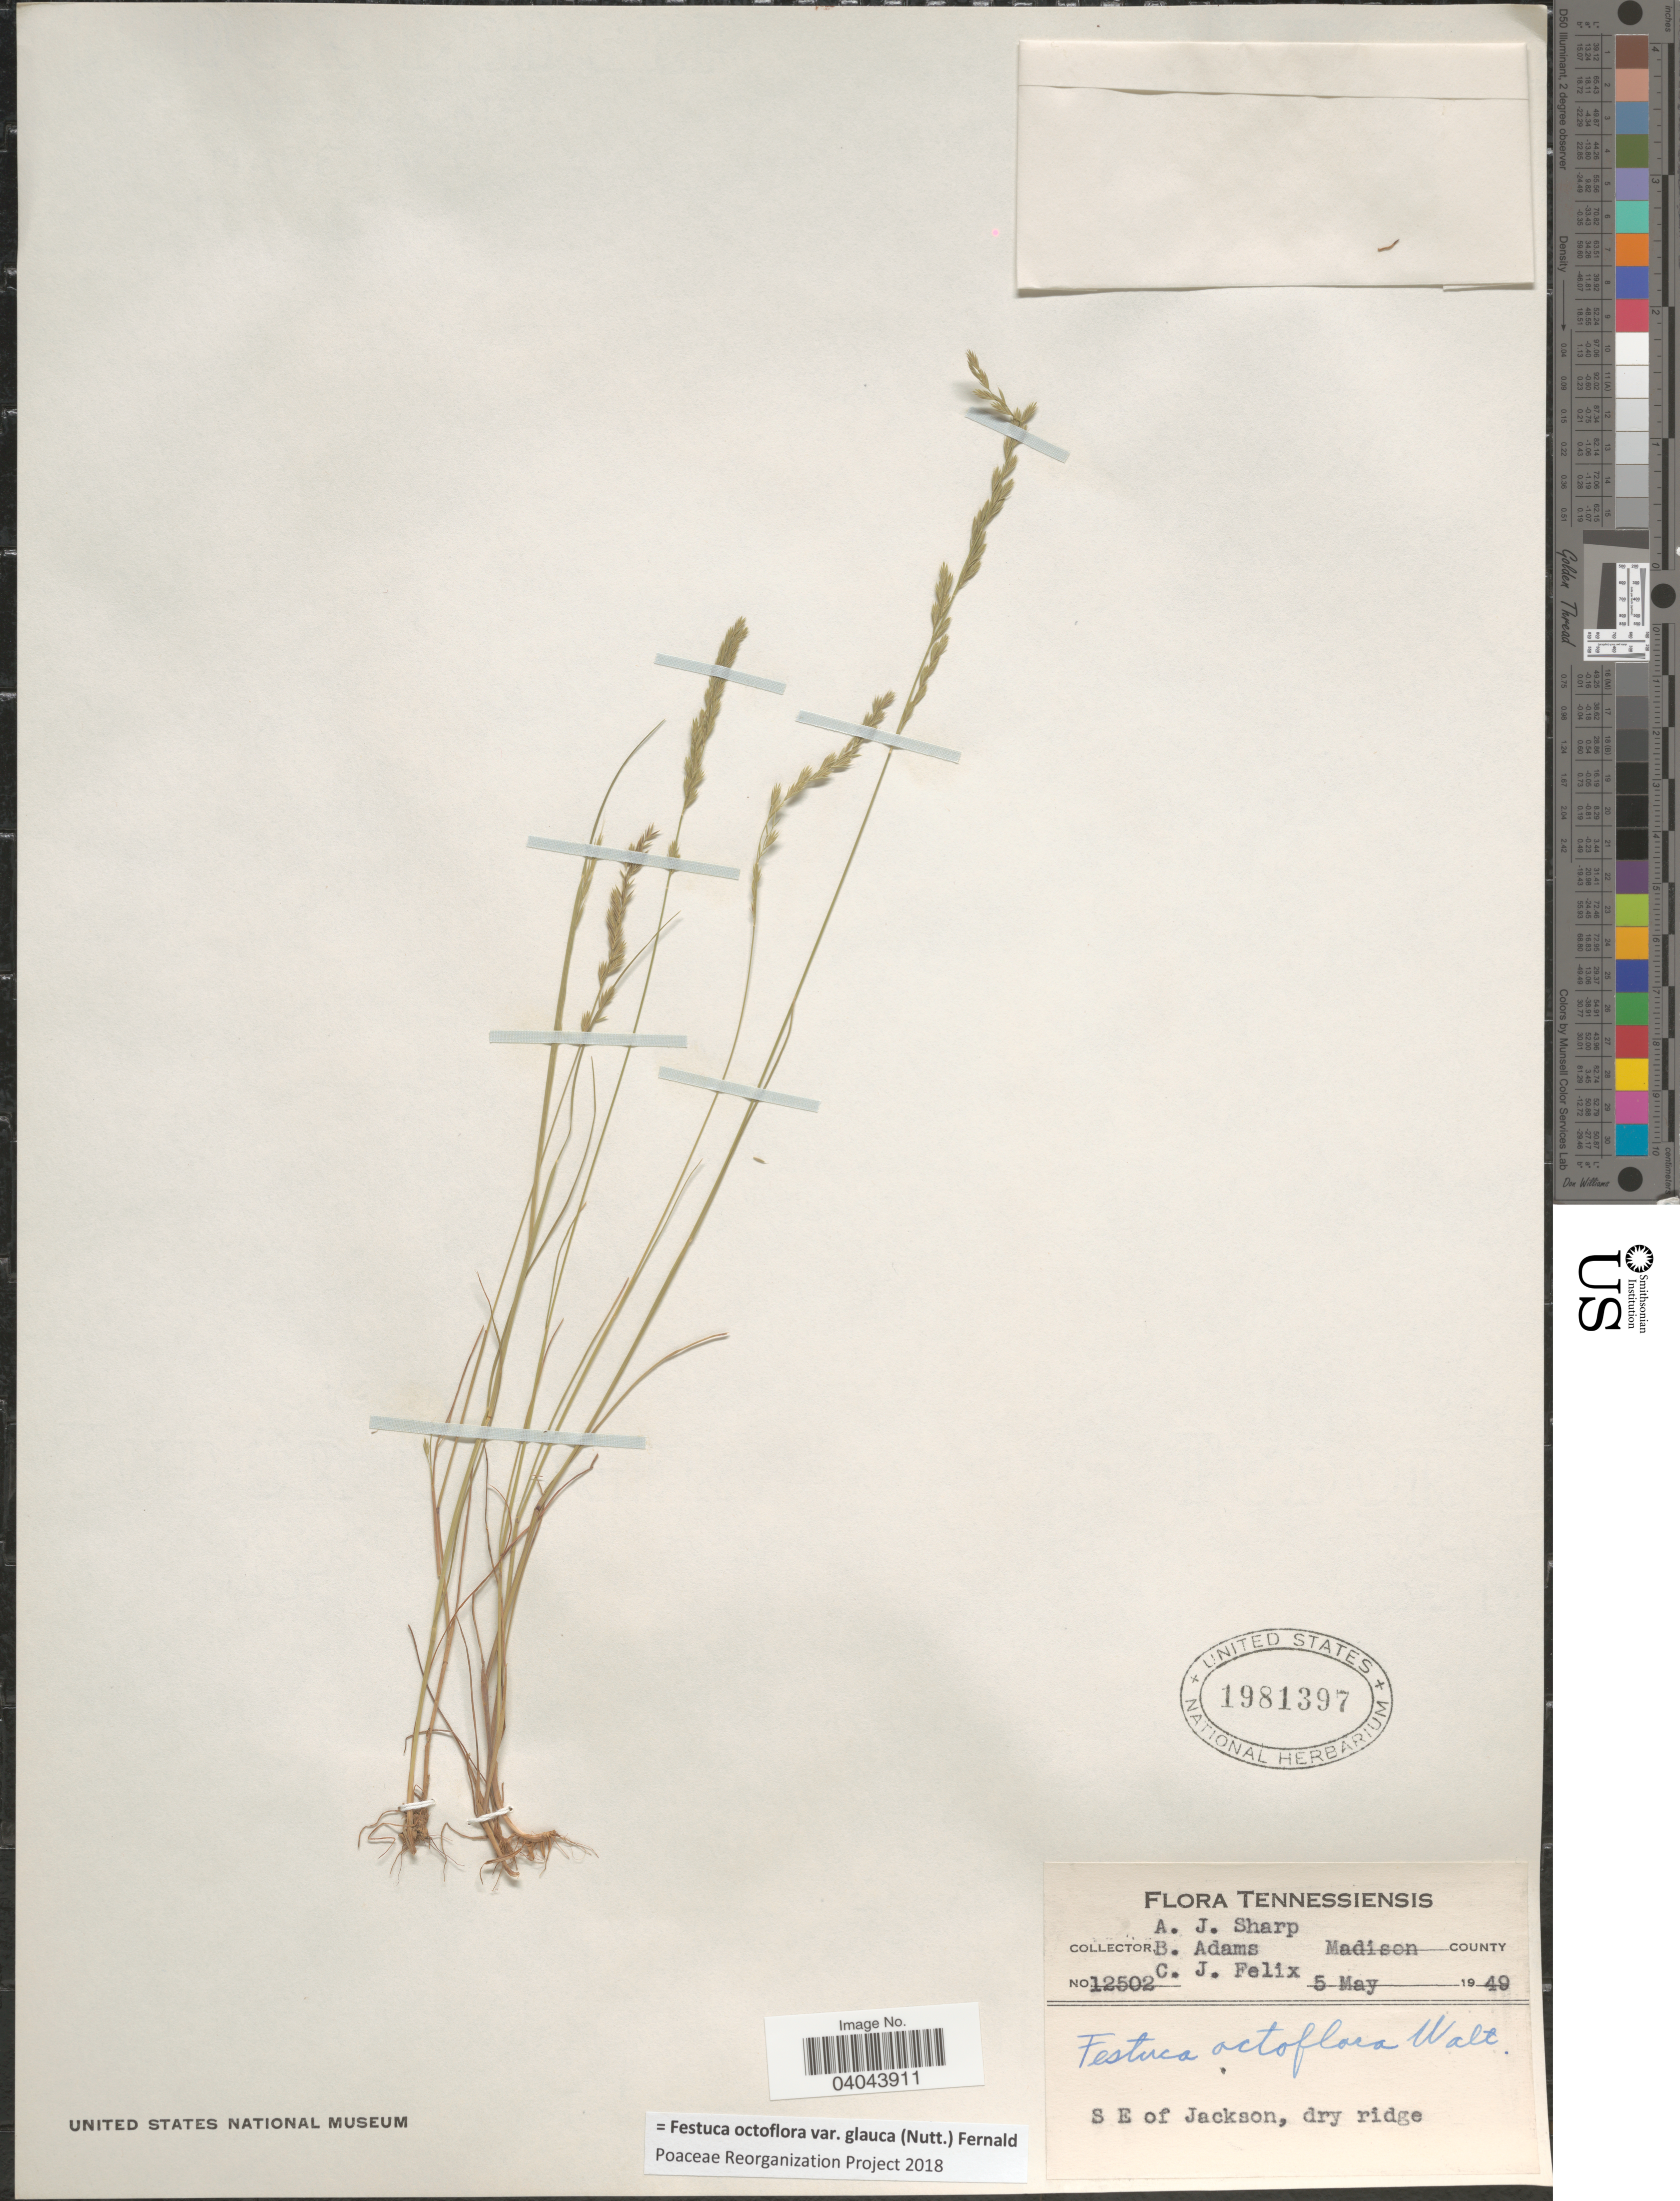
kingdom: Plantae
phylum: Tracheophyta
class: Liliopsida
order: Poales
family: Poaceae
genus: Festuca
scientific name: Festuca octoflora var. glauca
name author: (Nutt.) Fernald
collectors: A. J. Sharp, B. Adams & C. Felix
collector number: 12502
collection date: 1949-05-05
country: United States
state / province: Tennessee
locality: Madison County. S E of Jackson, dry ridge.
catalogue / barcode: US 1981397